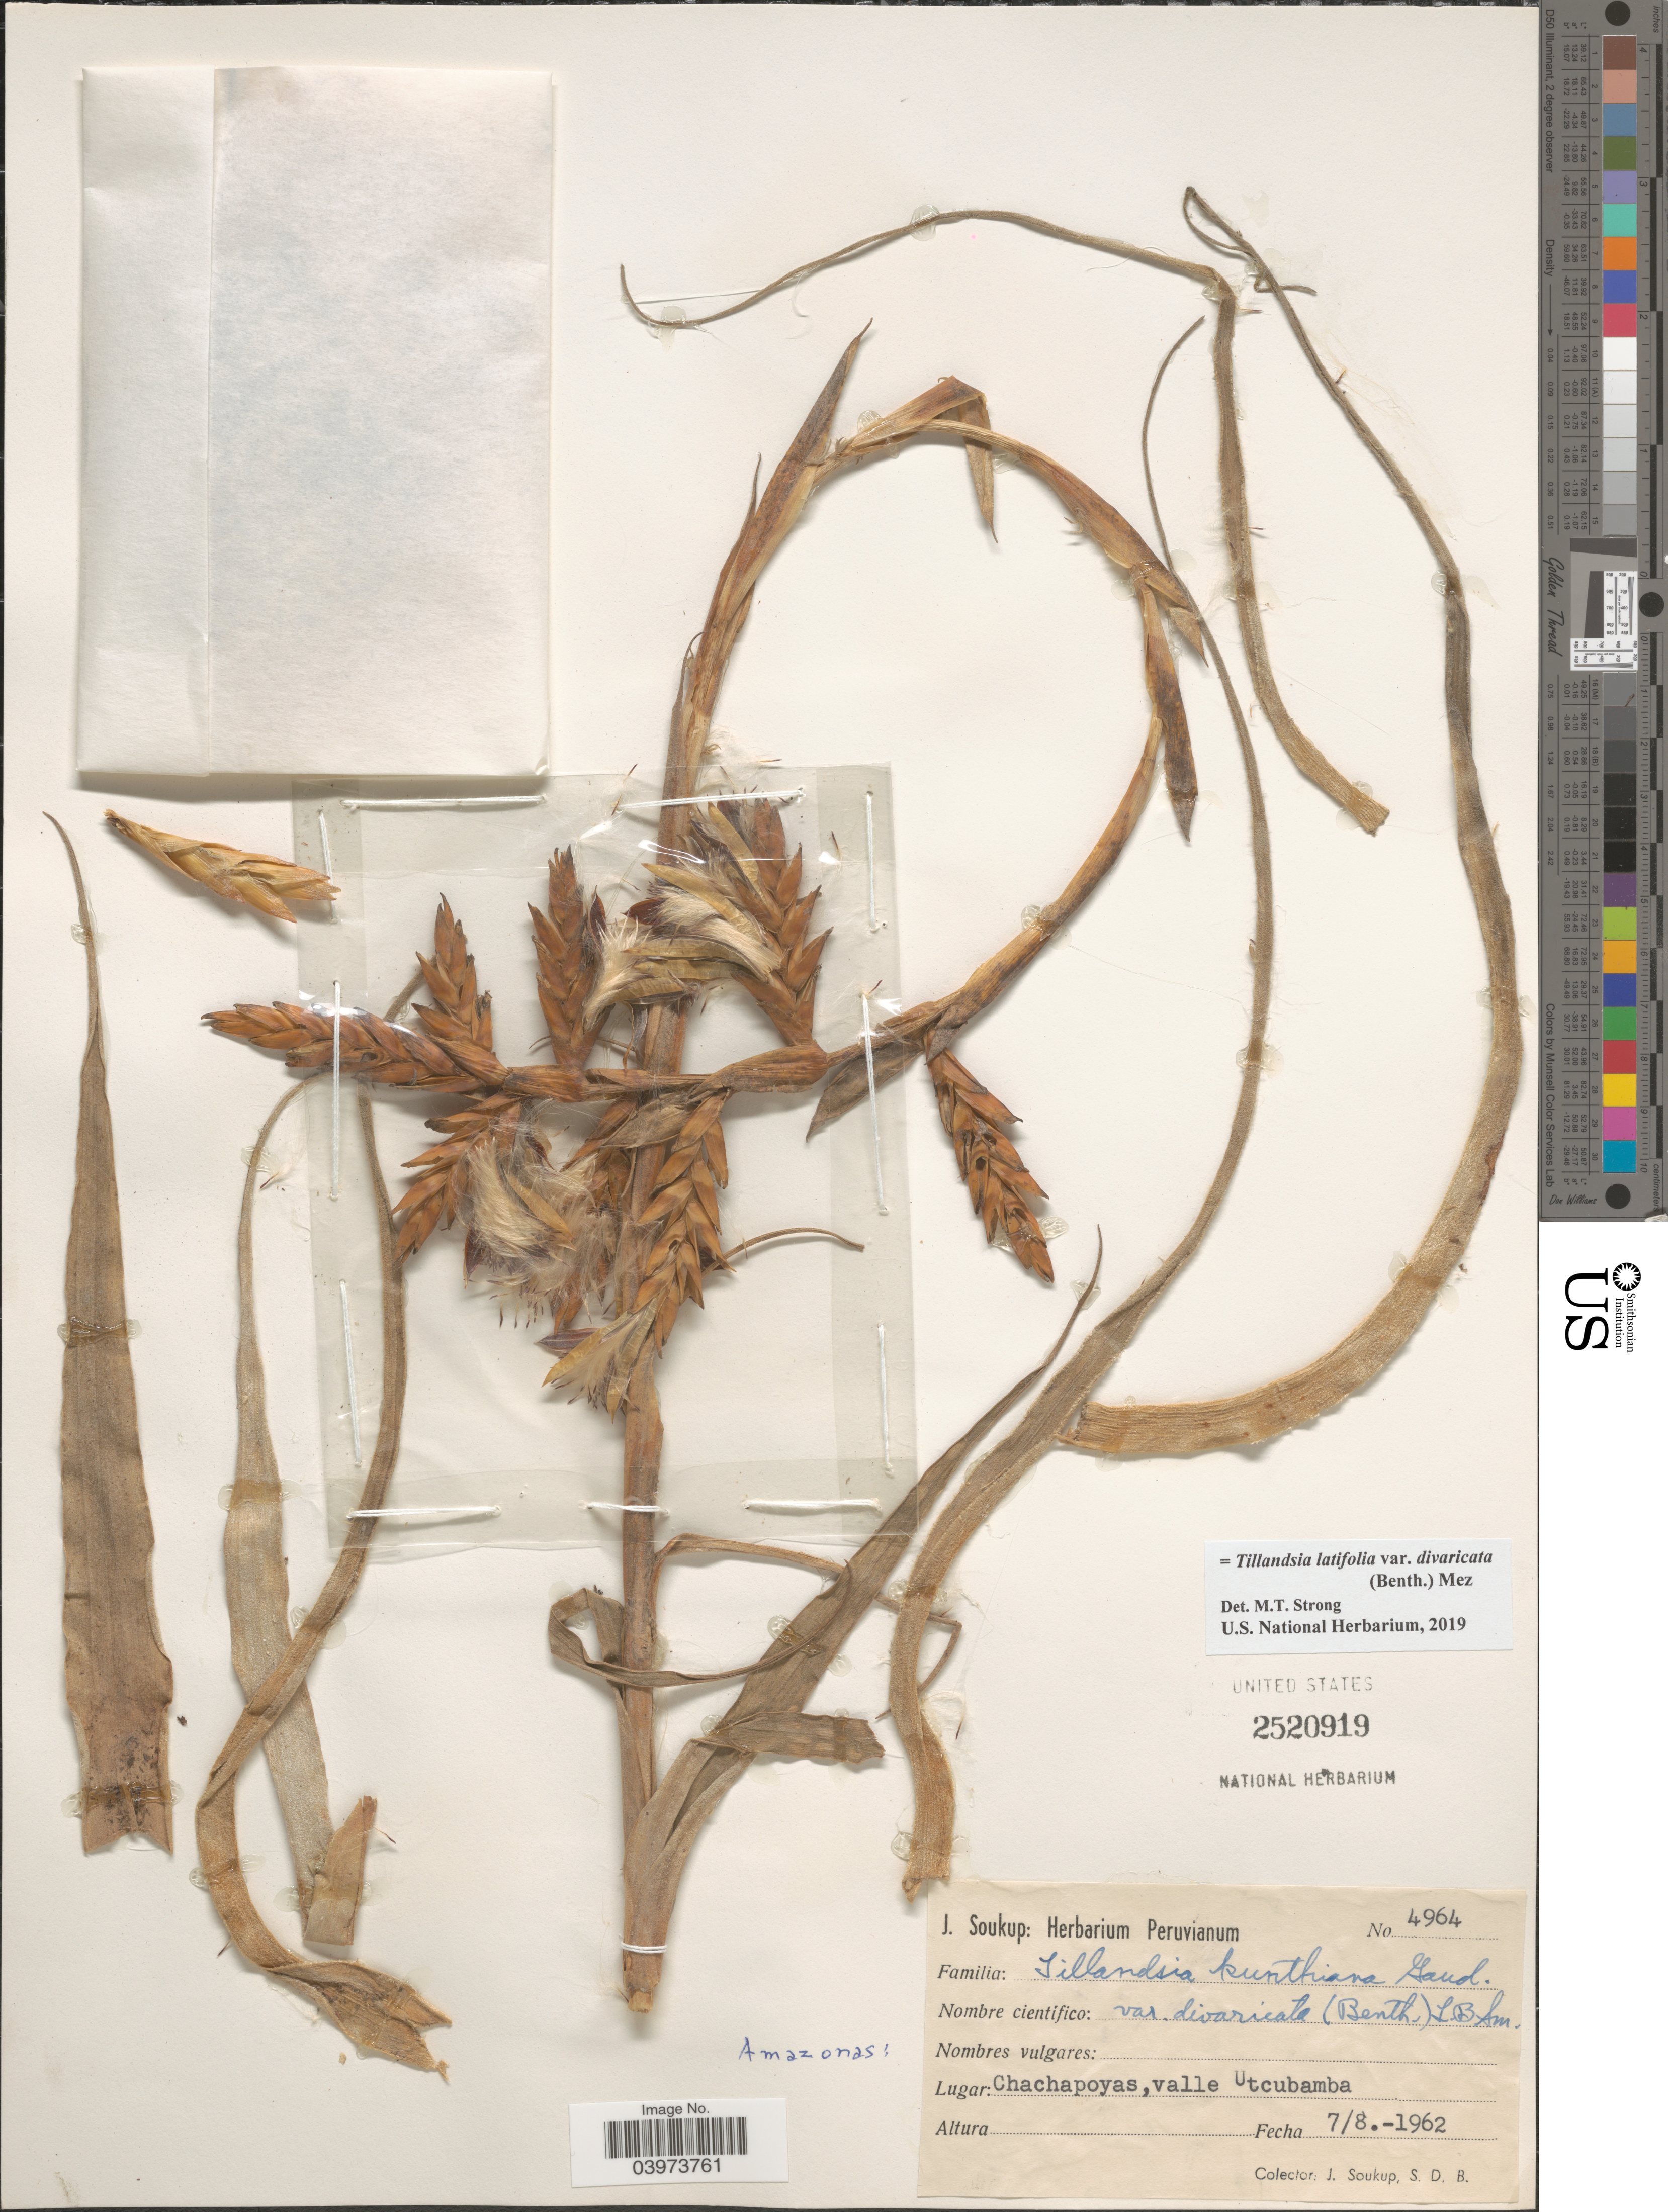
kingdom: Plantae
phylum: Tracheophyta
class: Liliopsida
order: Poales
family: Bromeliaceae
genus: Tillandsia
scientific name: Tillandsia latifolia var. divaricata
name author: (Benth.) Mez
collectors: J. Soukup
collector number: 4964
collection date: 1962-08-07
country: Peru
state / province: Amazonas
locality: Chachapoyas, valle Utcubamba.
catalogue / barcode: US 2520919